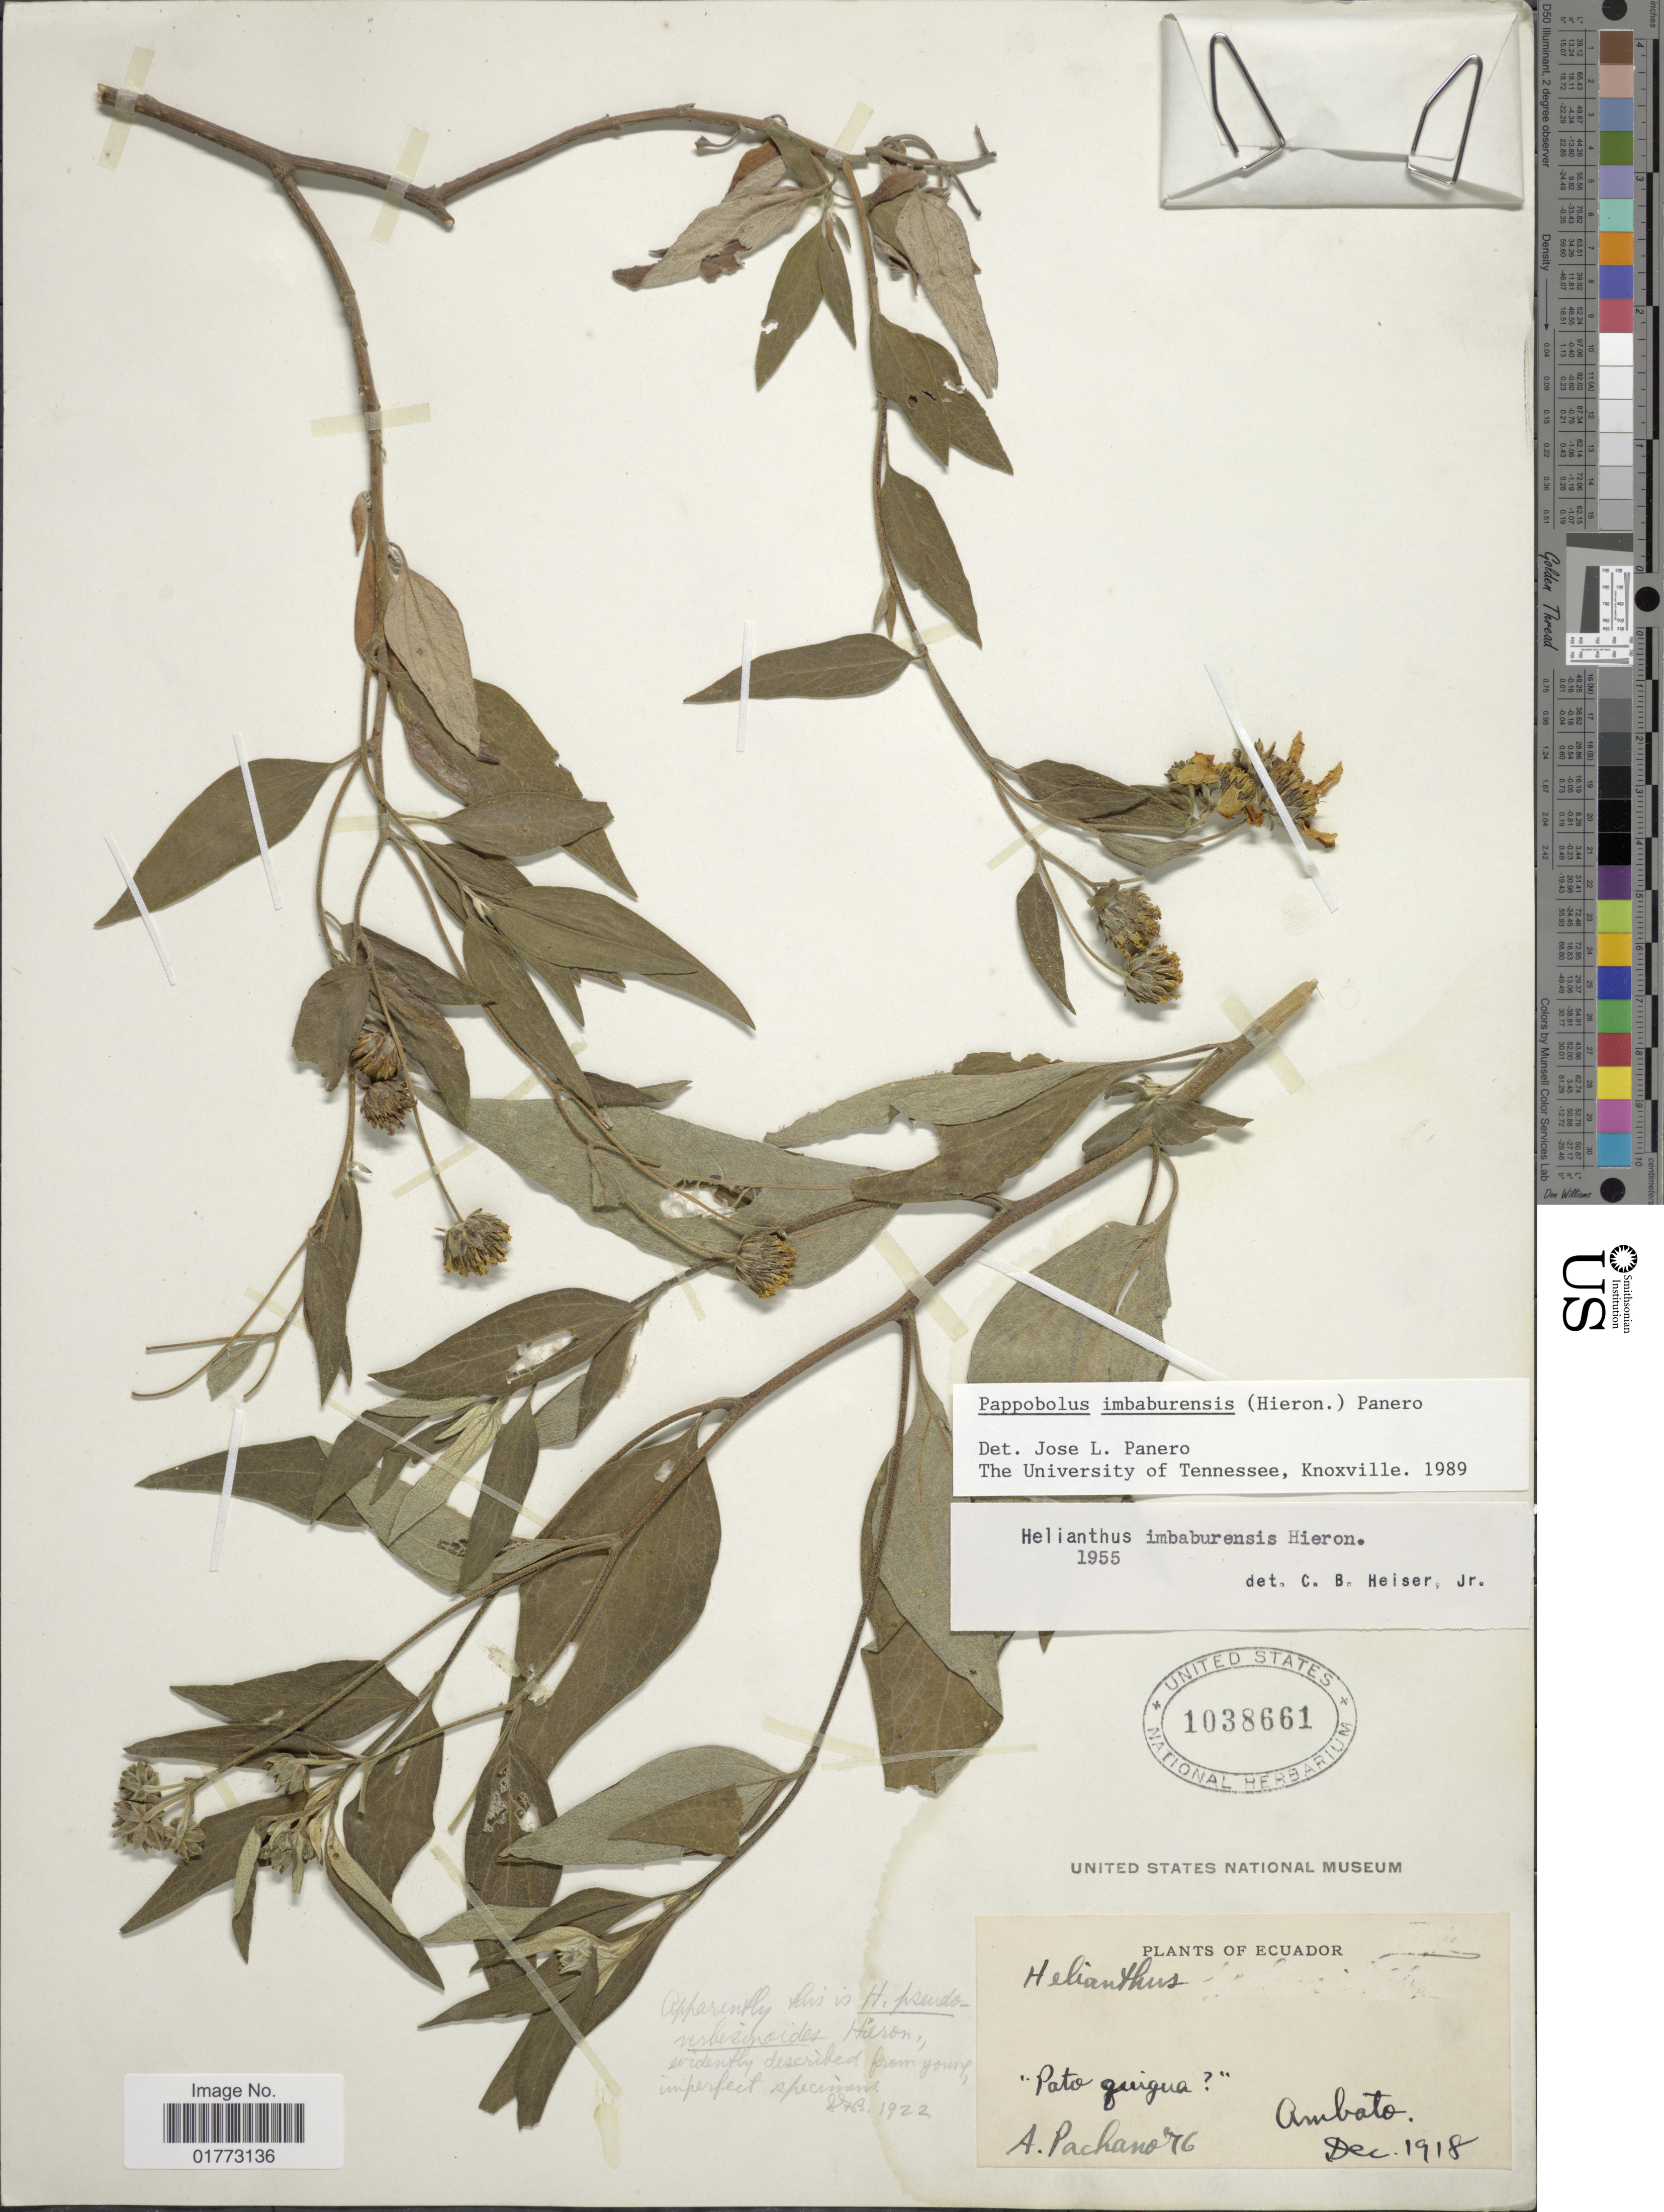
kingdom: Plantae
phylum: Tracheophyta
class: Magnoliopsida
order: Asterales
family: Asteraceae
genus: Pappobolus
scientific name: Pappobolus imbaburensis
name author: (Hieron.) Panero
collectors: A. Pachano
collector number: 76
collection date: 1918-12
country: Ecuador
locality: Ambato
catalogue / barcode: US 1038661